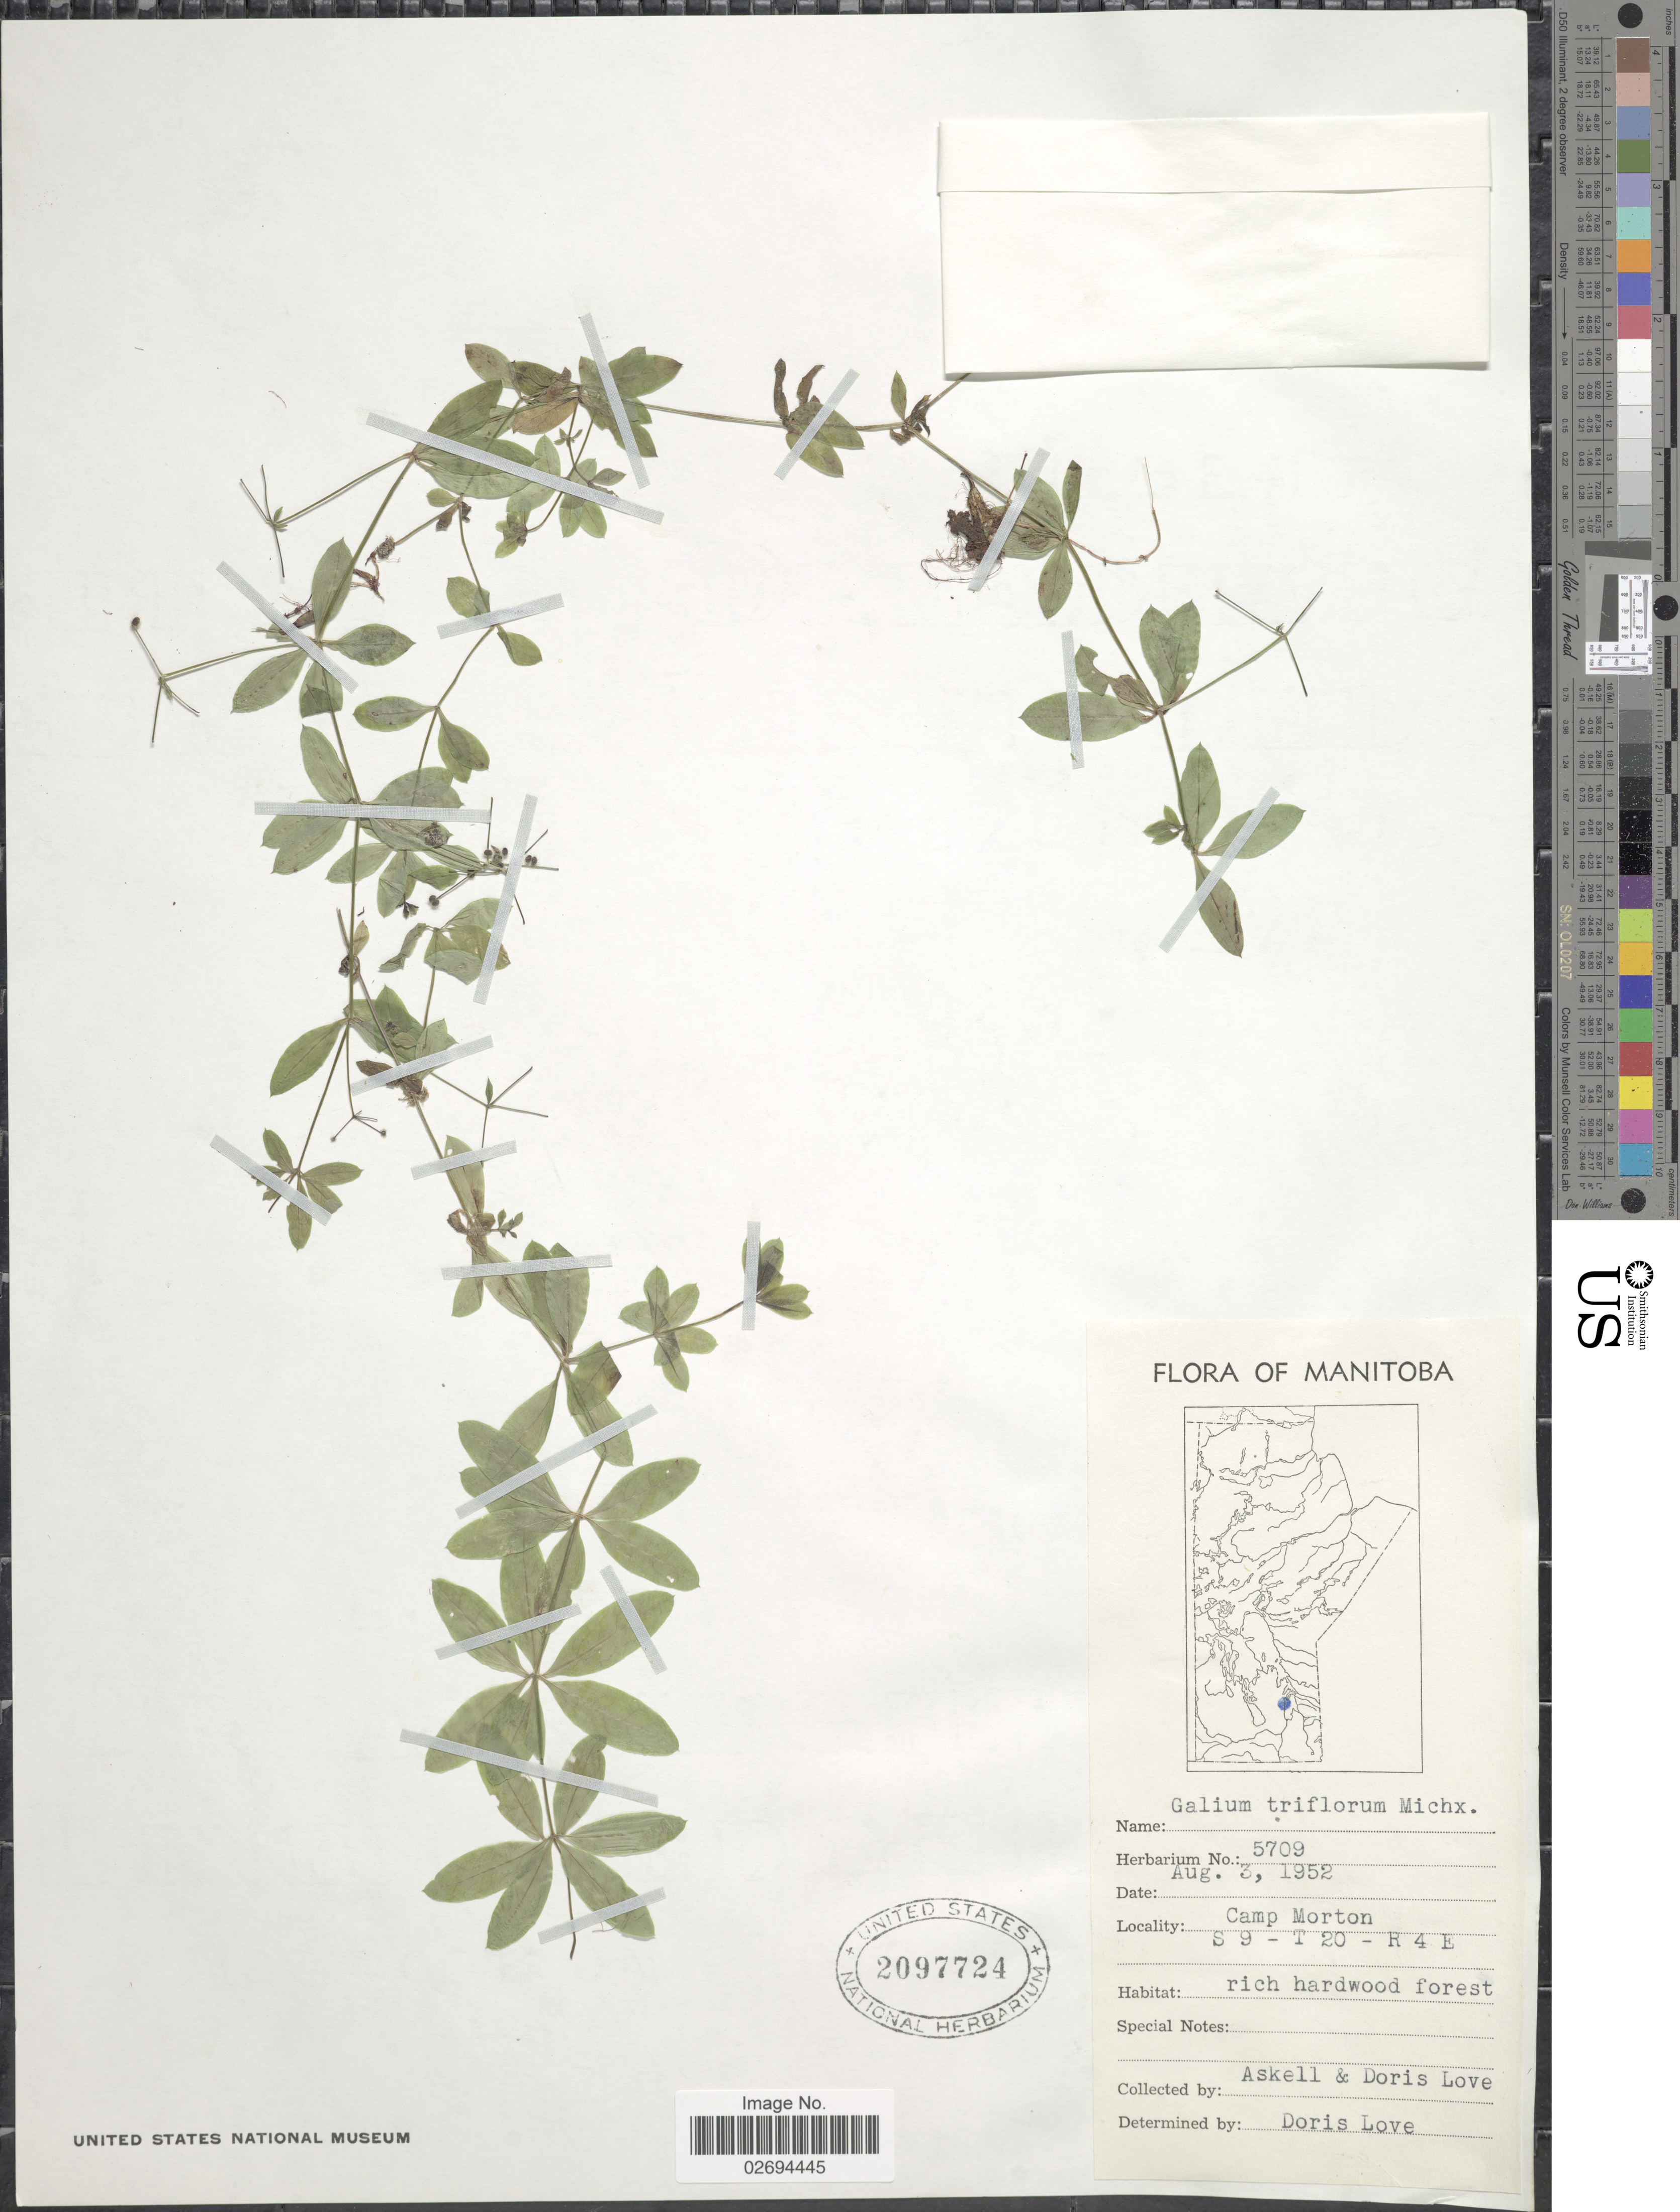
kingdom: Plantae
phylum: Tracheophyta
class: Magnoliopsida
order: Gentianales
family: Rubiaceae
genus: Galium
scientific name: Galium triflorum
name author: Michx.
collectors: Á. Löve & D. Löve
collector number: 5709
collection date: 1952-08-03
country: Canada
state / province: Manitoba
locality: Camp Morton S 9 - T 20 - R 4 E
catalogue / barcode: US 2097724